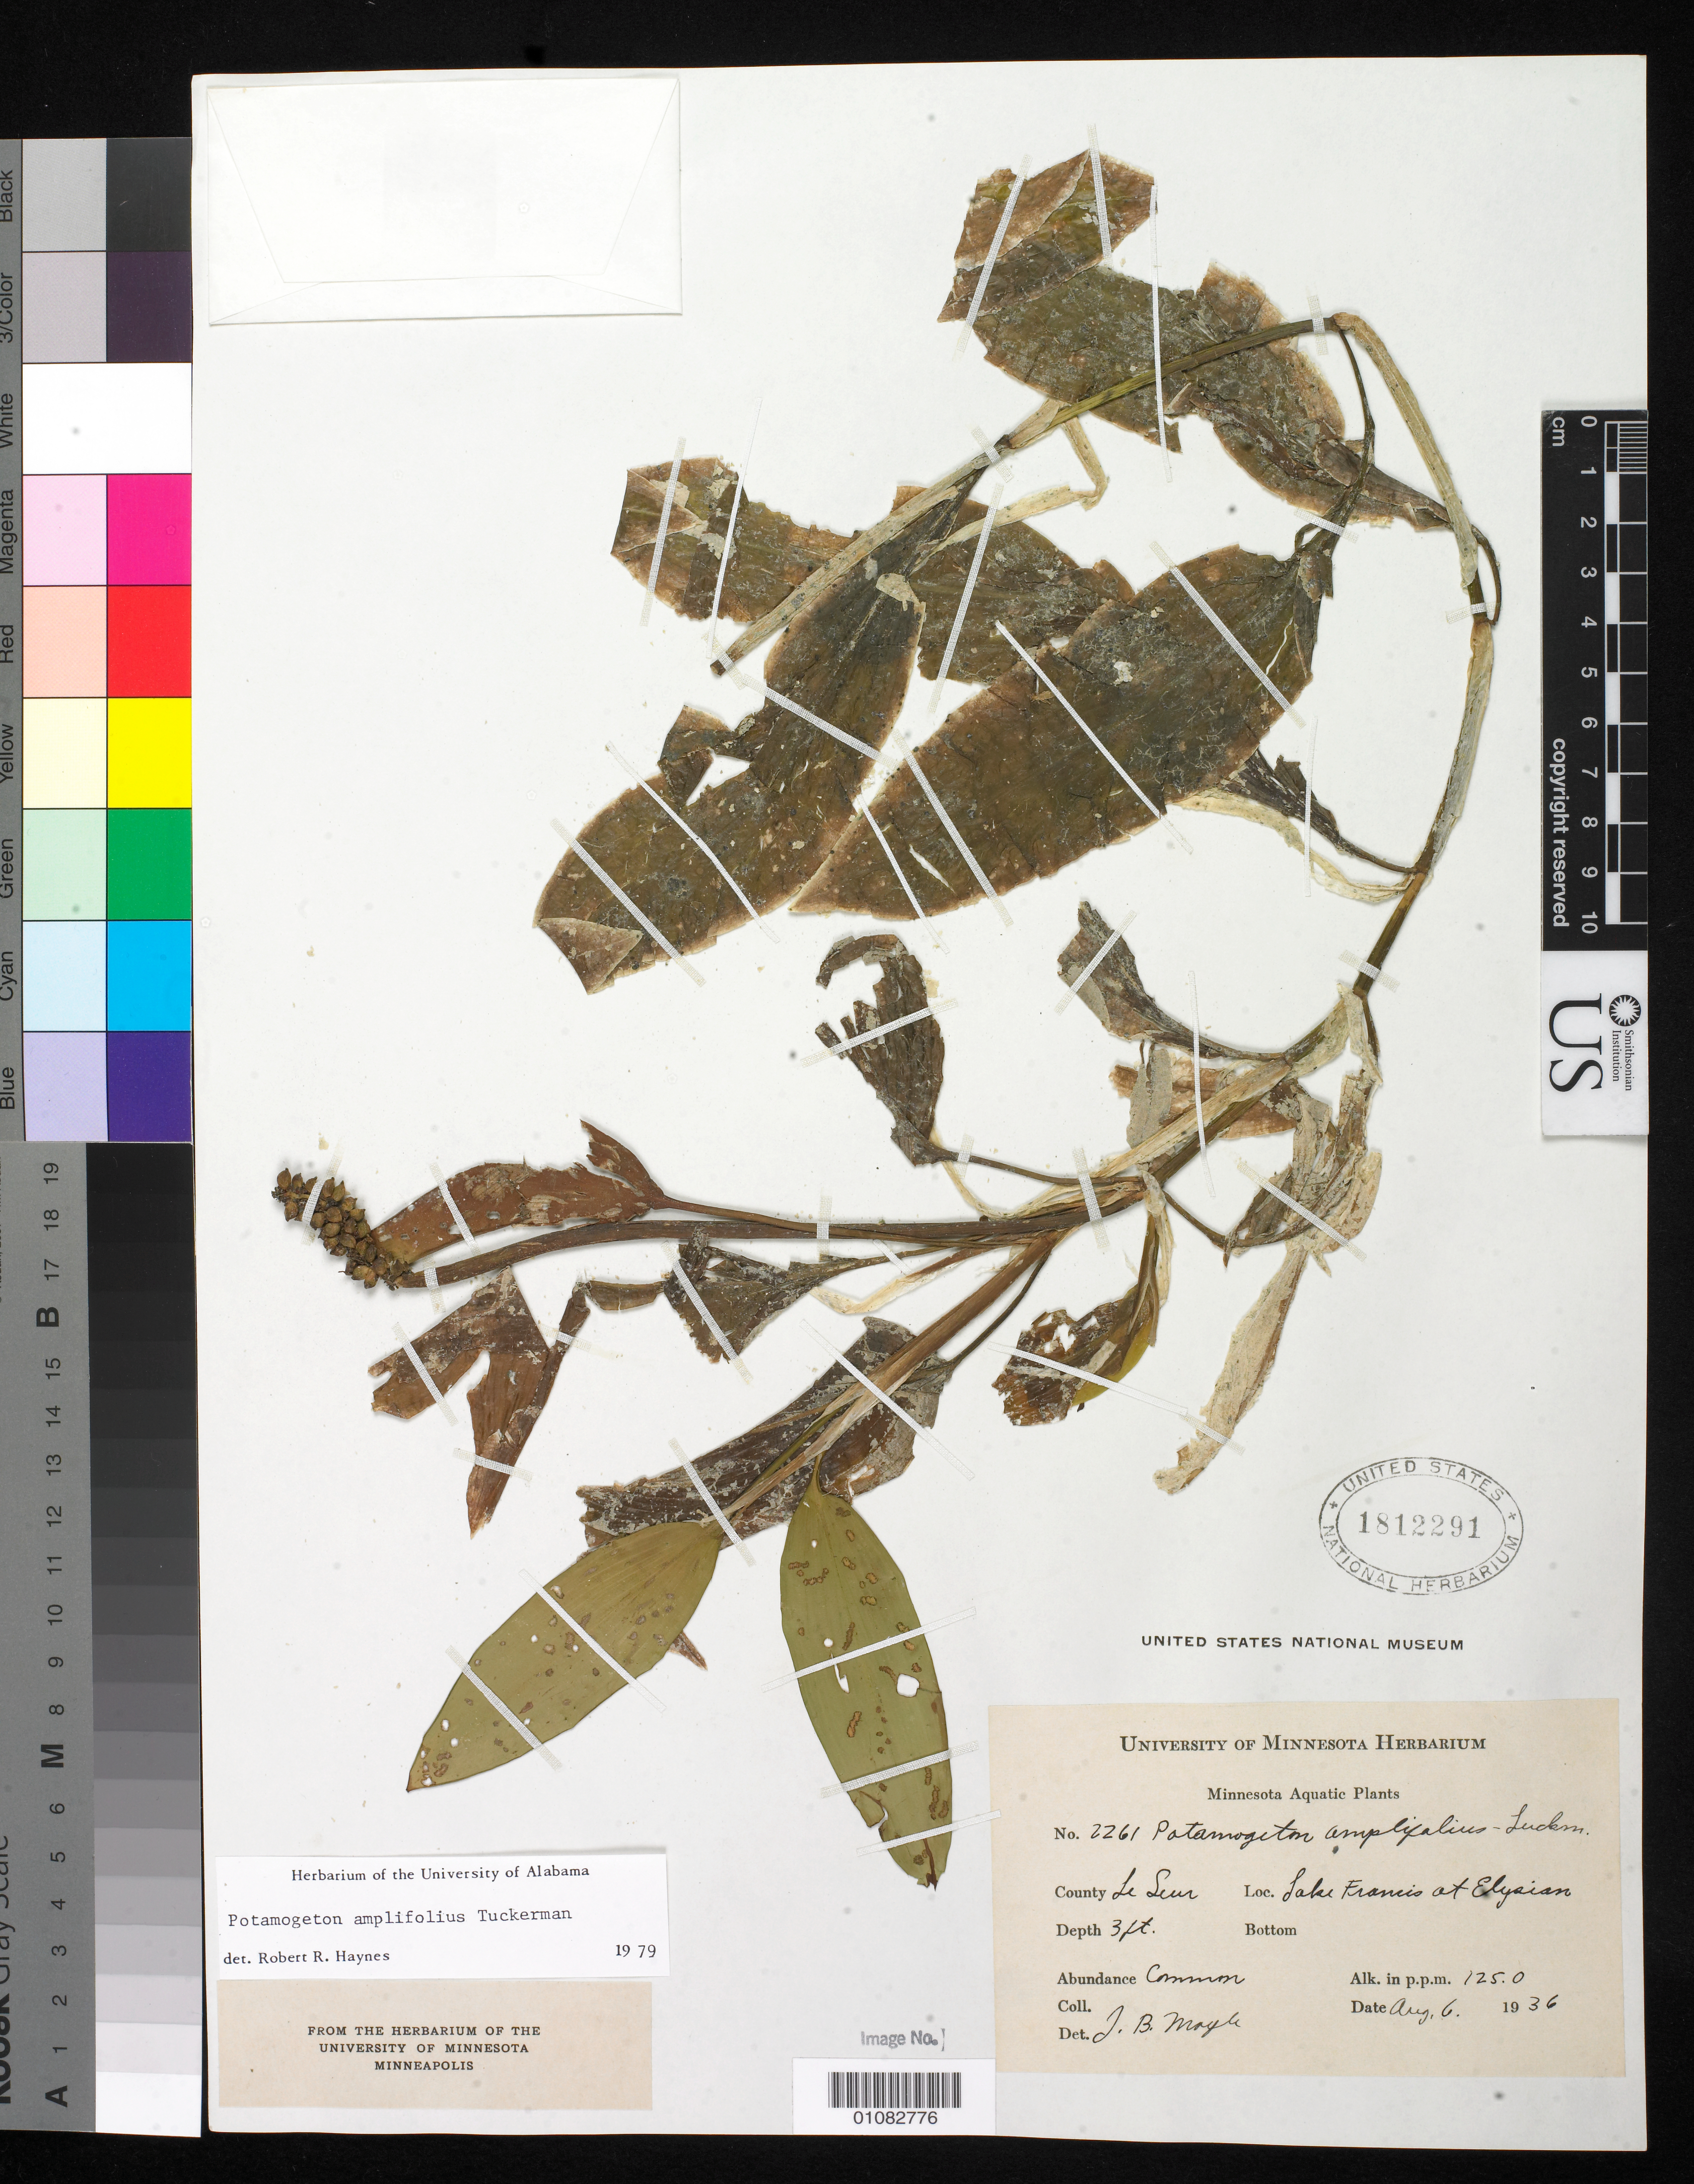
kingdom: Plantae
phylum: Tracheophyta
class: Liliopsida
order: Alismatales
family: Potamogetonaceae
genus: Potamogeton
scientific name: Potamogeton amplifolius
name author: Tuckerm.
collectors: J. Moyle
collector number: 2261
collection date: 1936-08-06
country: United States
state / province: Minnesota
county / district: Le Sueur County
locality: Elysian, Lake Francis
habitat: alk. in p.p.m.: 125; Very common.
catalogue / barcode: US 1812291